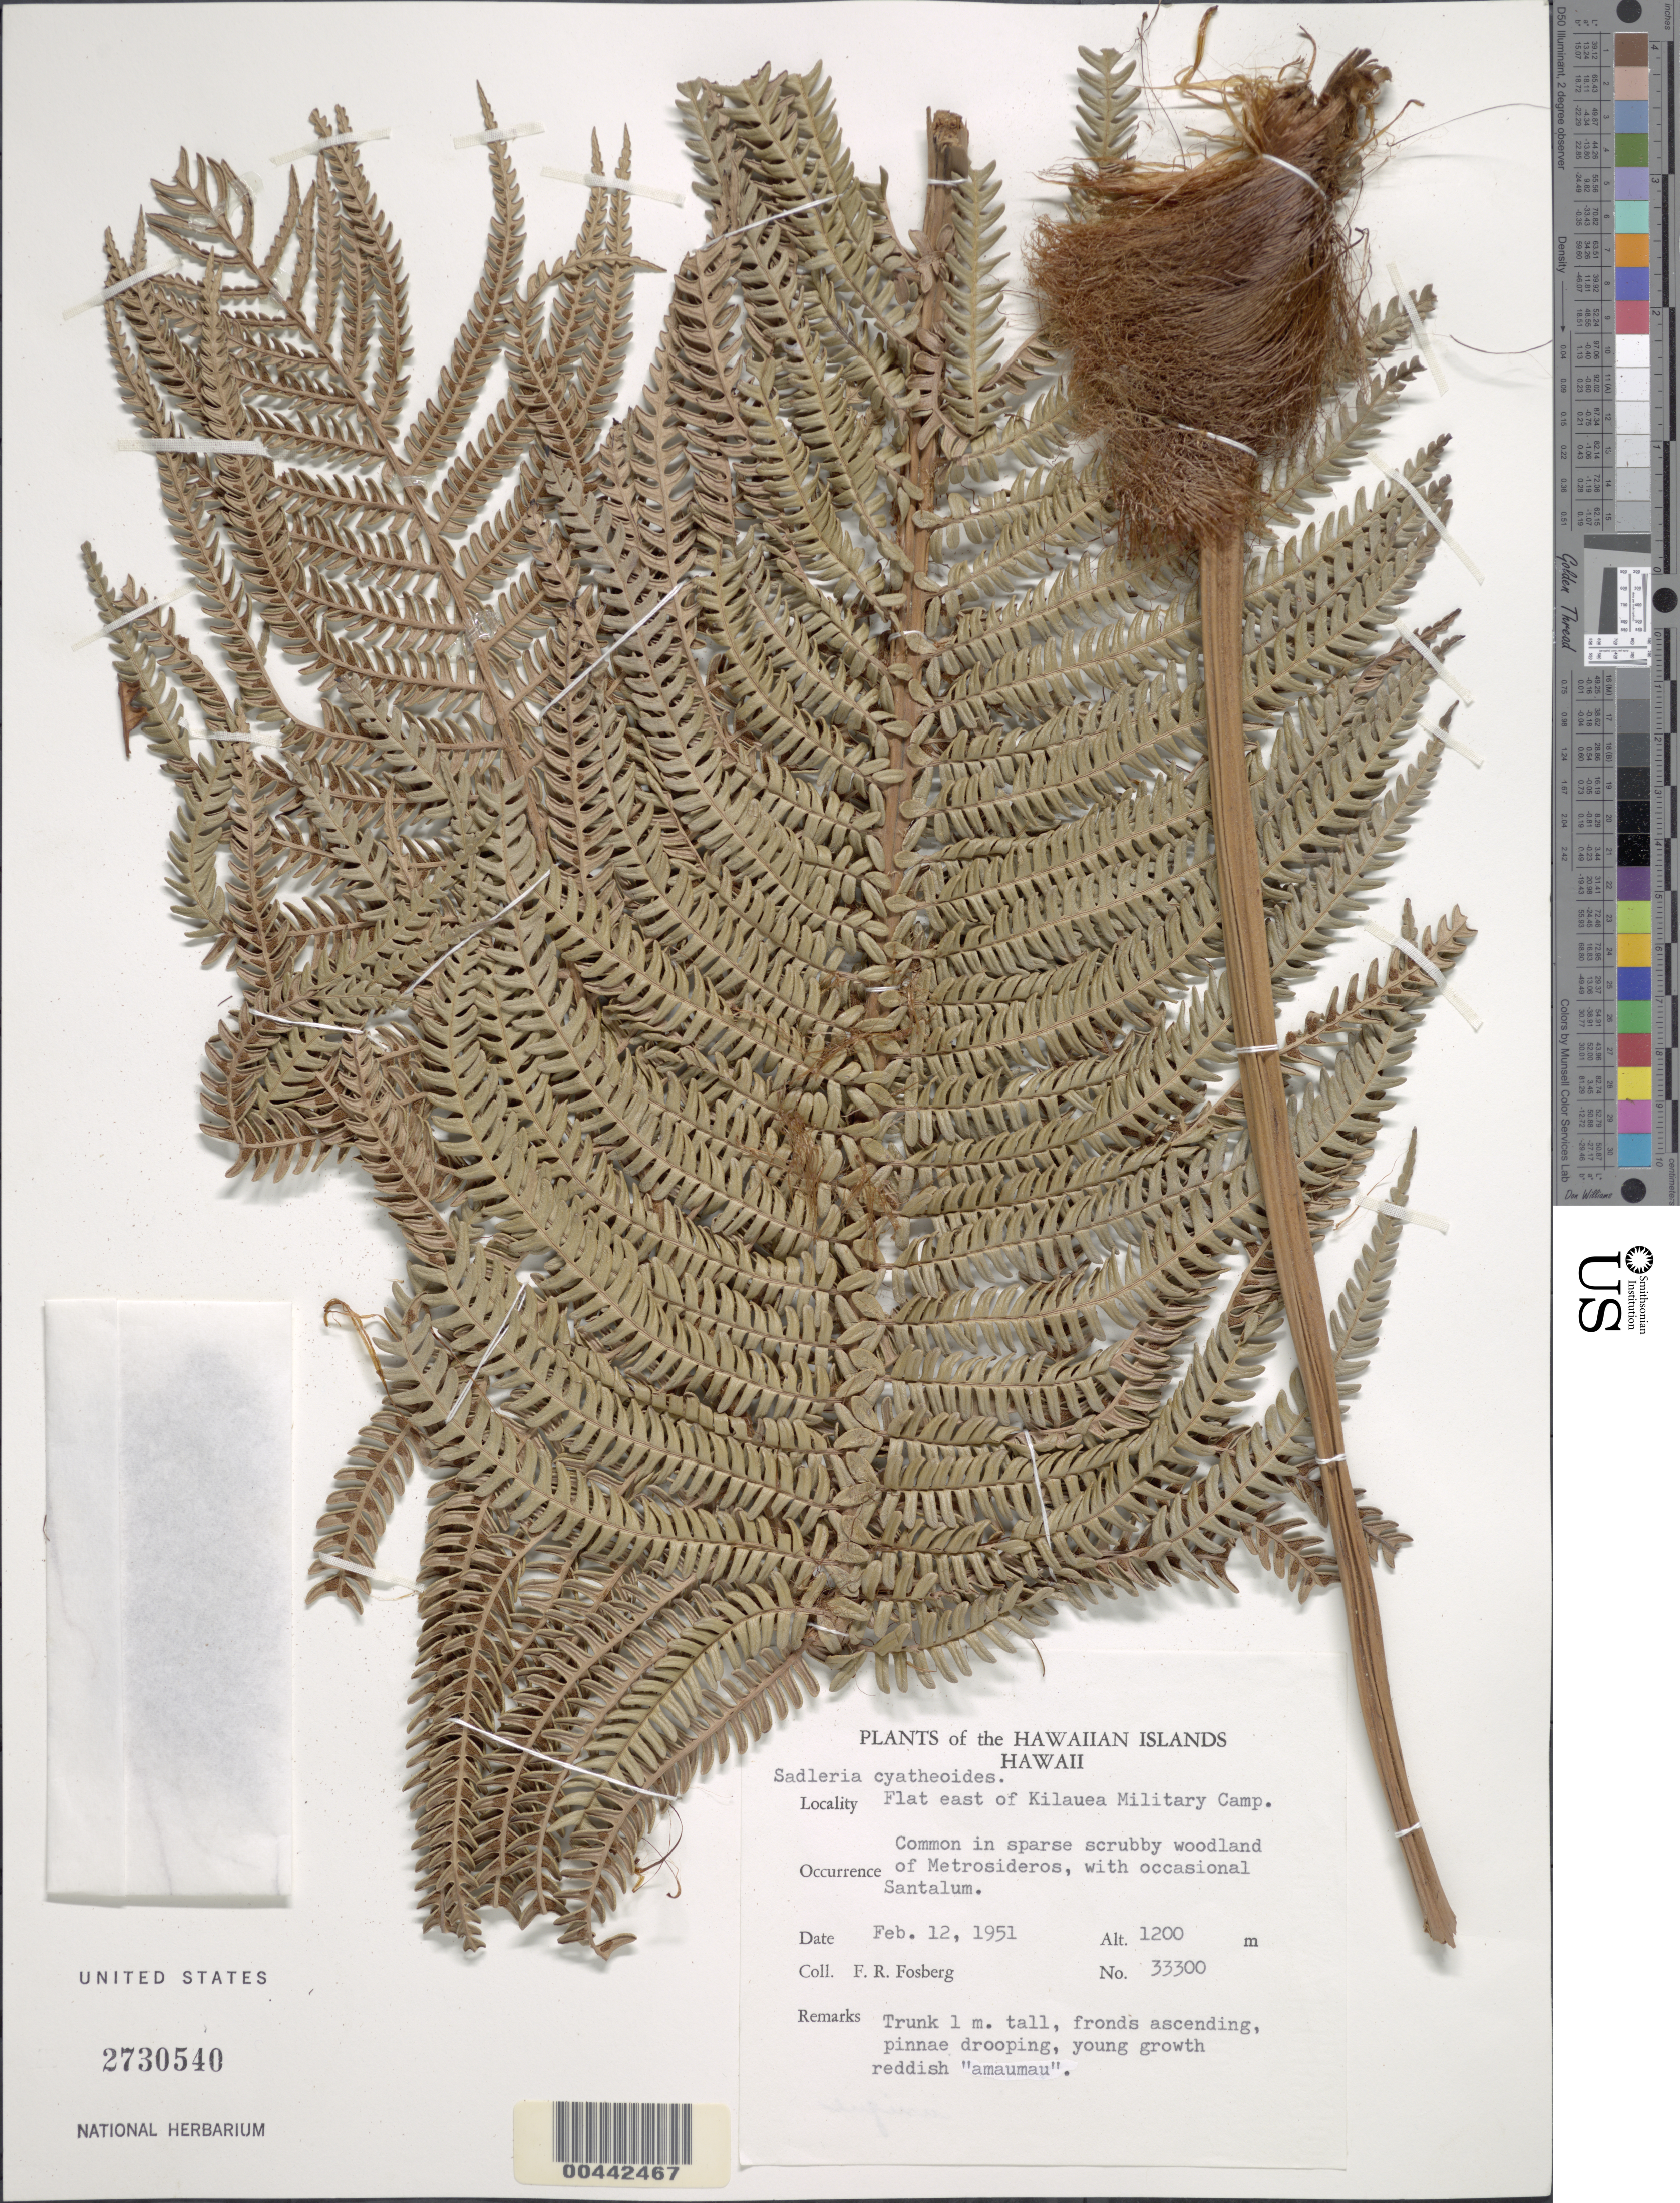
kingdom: Plantae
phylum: Tracheophyta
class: Polypodiopsida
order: Polypodiales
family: Blechnaceae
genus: Sadleria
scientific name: Sadleria cyatheoides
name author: Kaulf.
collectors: F. R. Fosberg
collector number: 33300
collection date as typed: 12 Feb 1951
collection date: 1951-02-12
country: United States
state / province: Hawaii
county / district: Hawaii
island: Hawaii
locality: Flat E of Kilauea Military Camp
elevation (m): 1200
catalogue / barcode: US 2730540